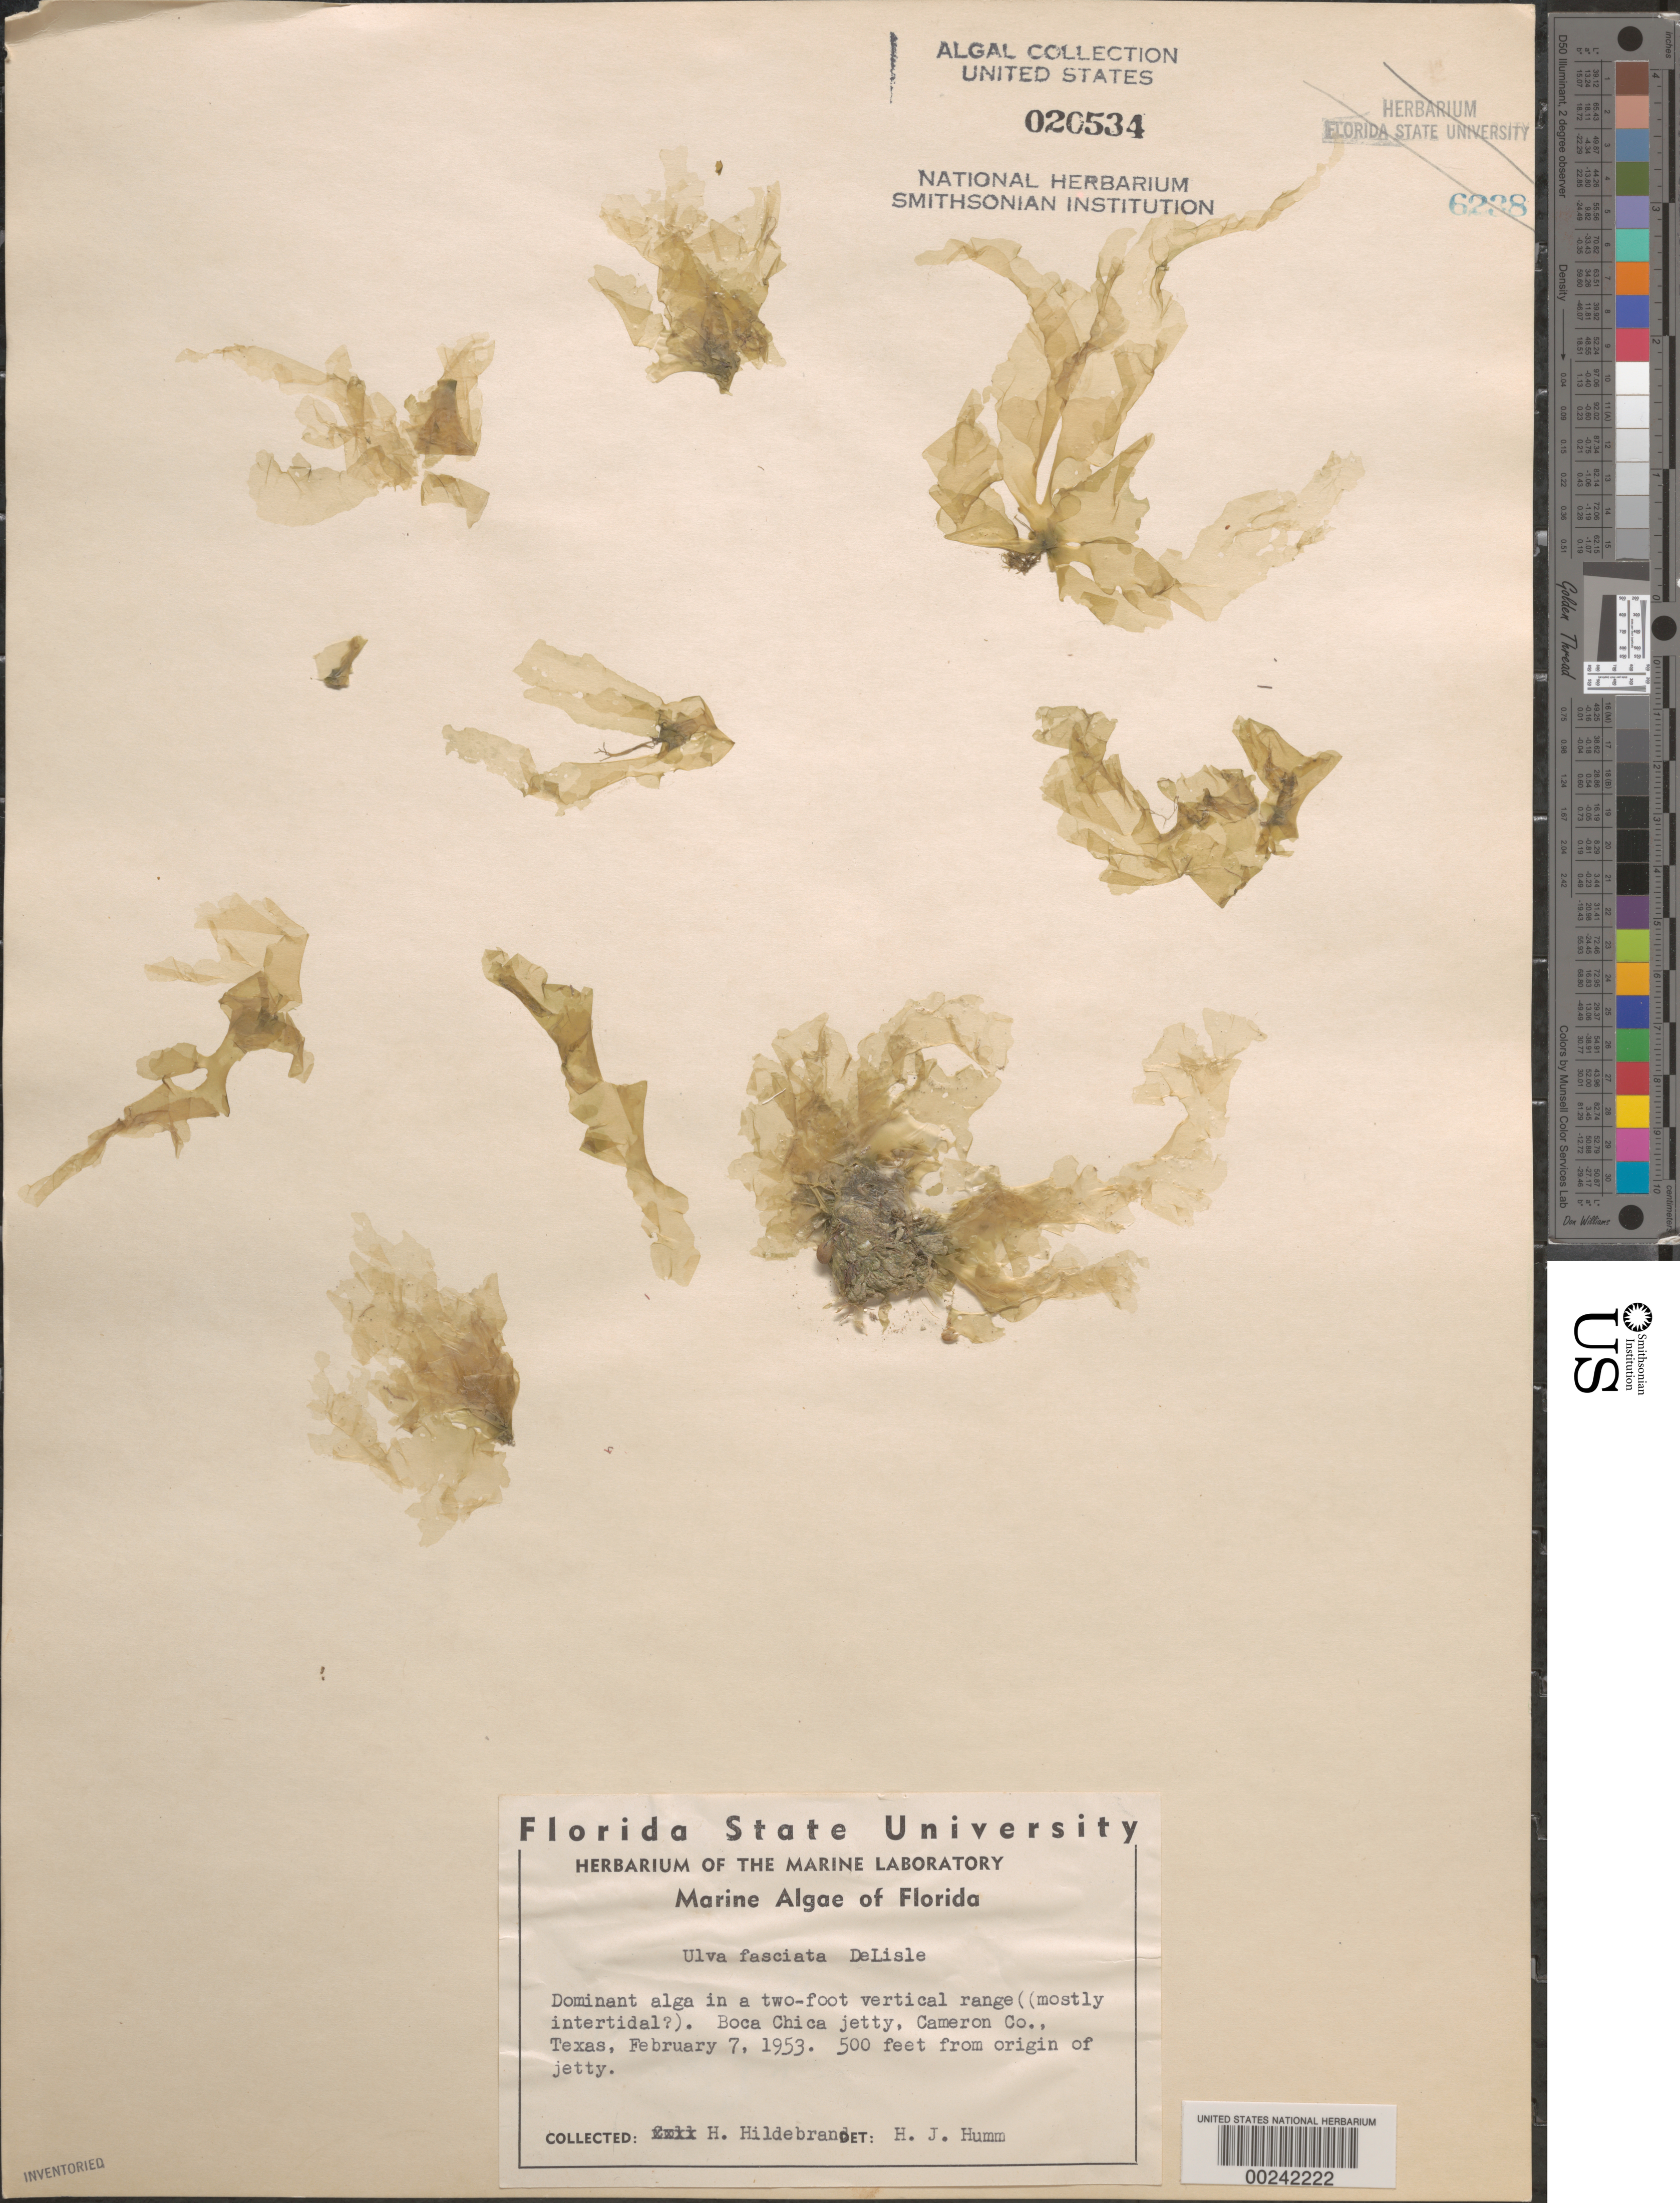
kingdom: Plantae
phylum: Chlorophyta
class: Ulvophyceae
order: Ulvales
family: Ulvaceae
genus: Ulva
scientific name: Ulva lactuca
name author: L.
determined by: Algae name updating Project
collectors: H. Hildebrand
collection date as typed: February 7, 1953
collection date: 1953-02-07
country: United States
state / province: Texas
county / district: Cameron County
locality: Boca Chica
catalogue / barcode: US 20534